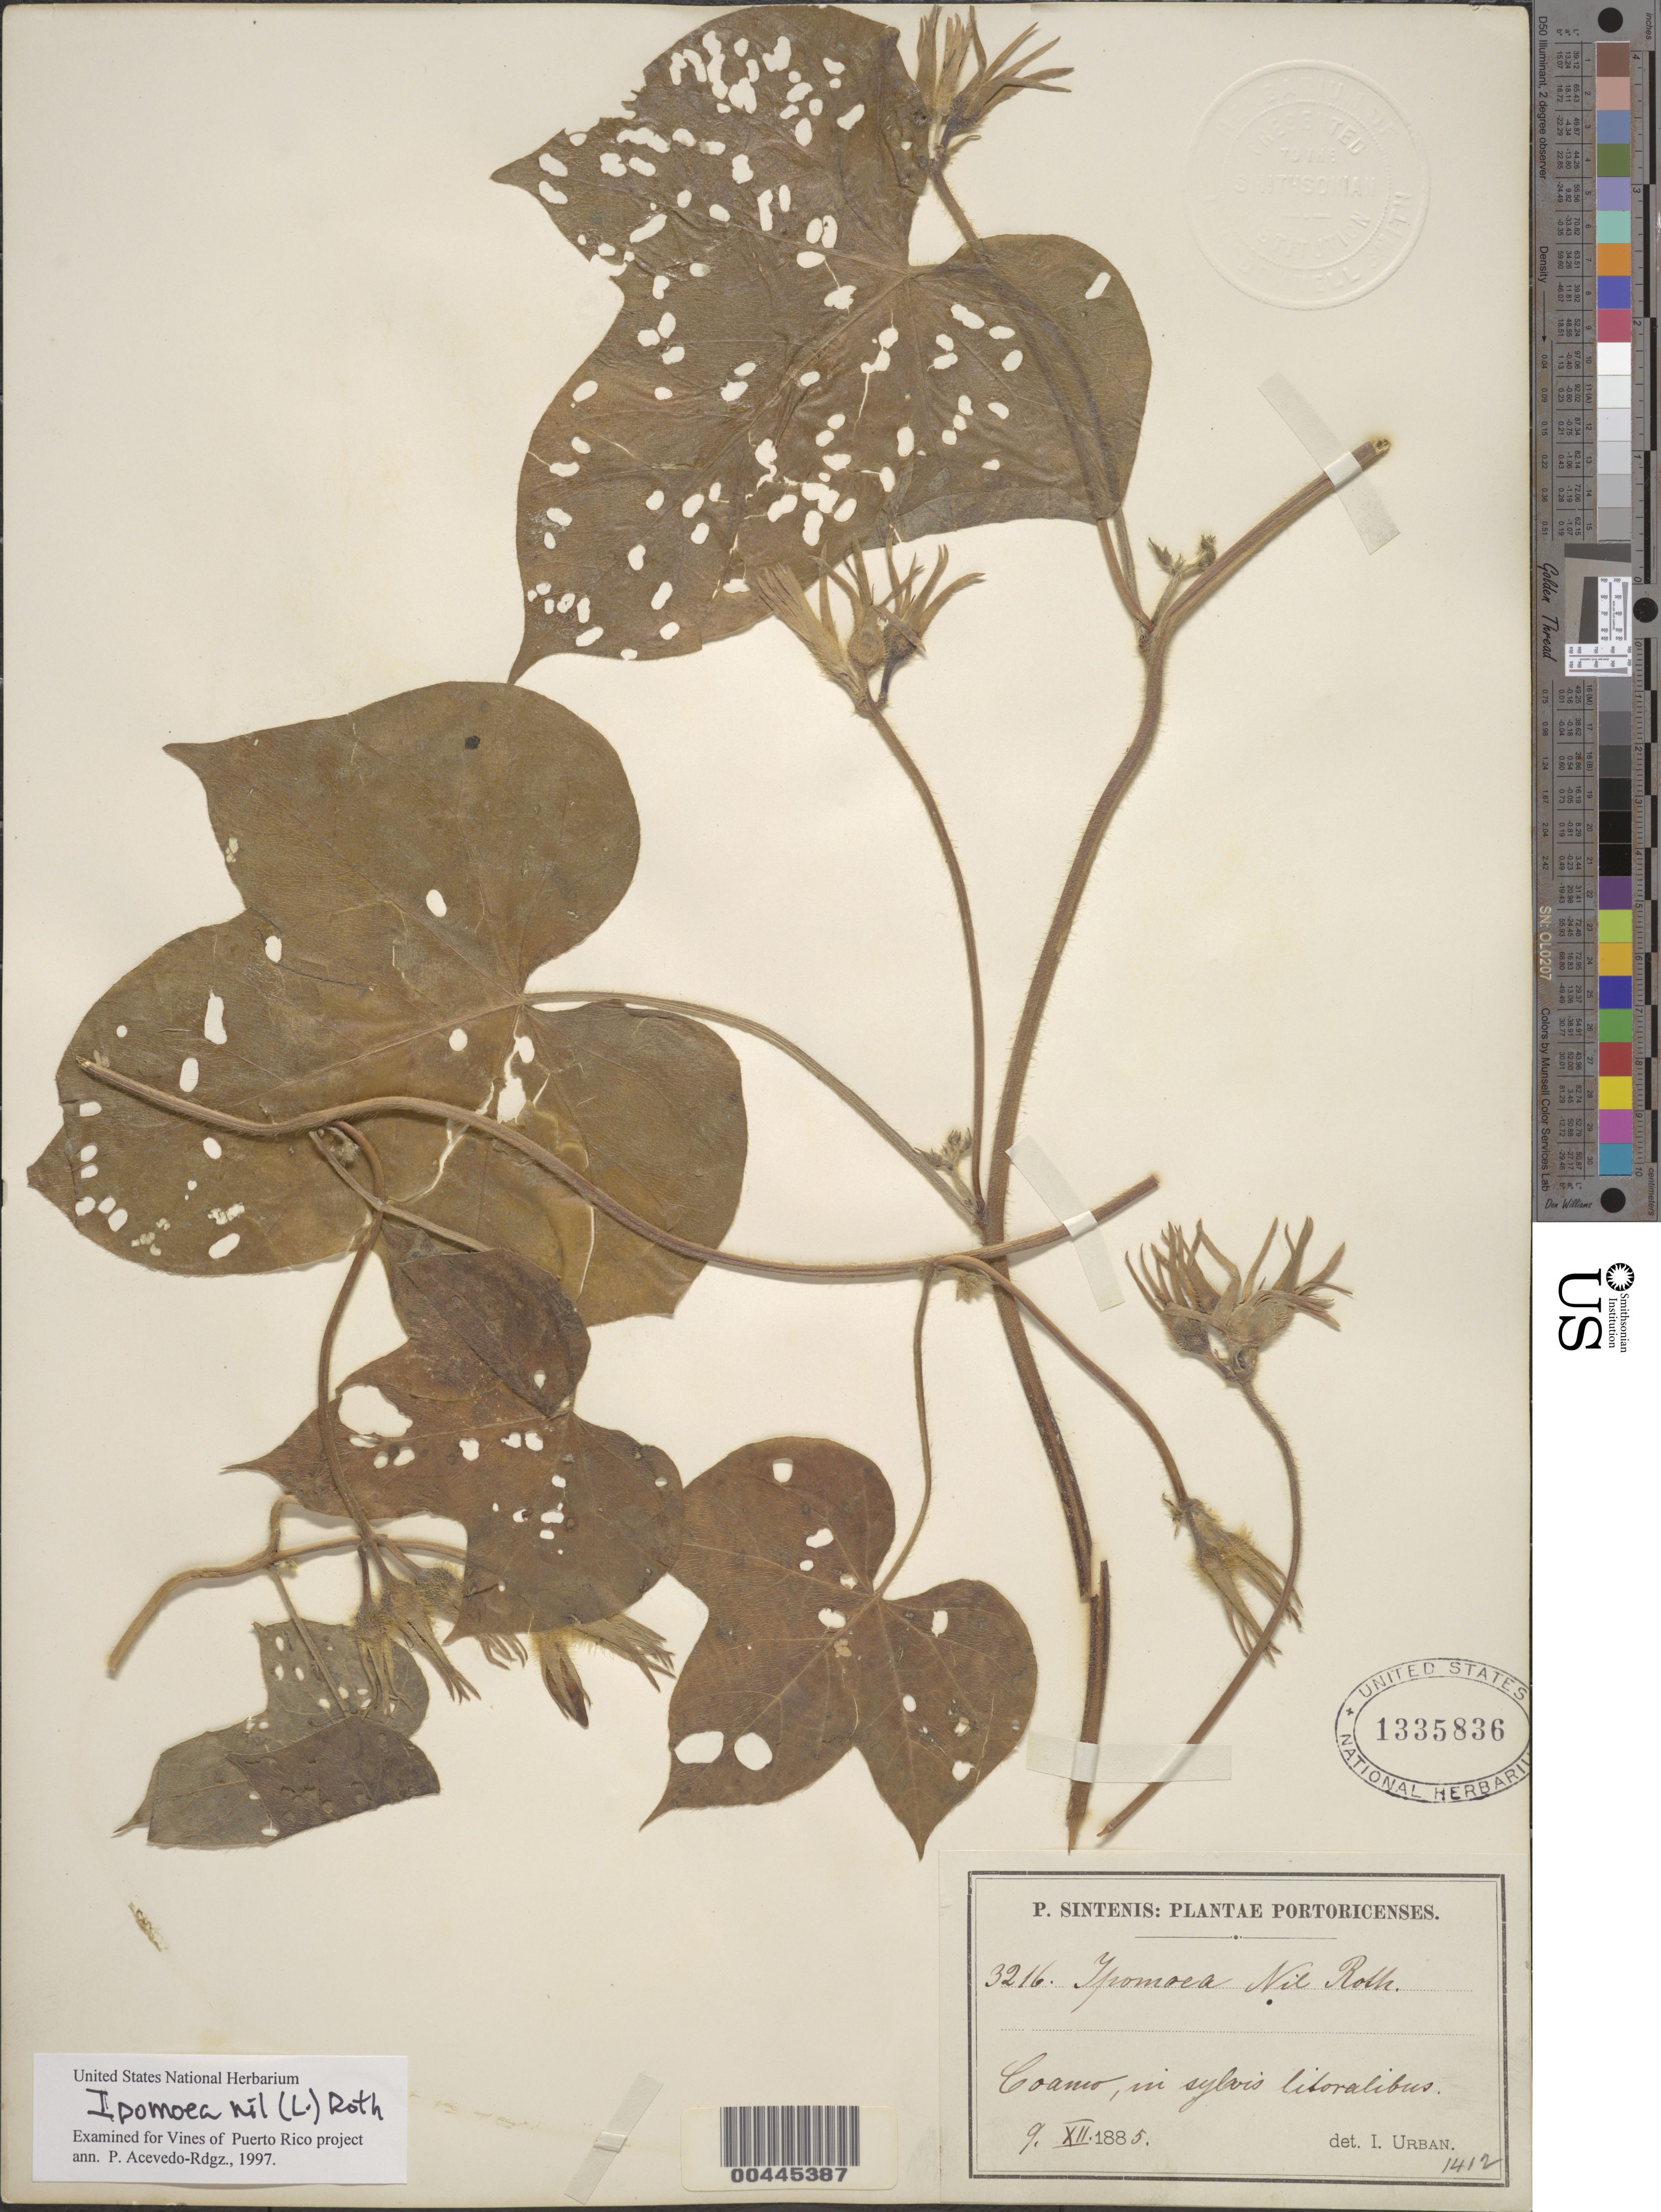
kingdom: Plantae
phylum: Tracheophyta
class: Magnoliopsida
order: Solanales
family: Convolvulaceae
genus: Ipomoea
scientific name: Ipomoea nil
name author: (L.) Roth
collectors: P. Sintenis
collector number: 3216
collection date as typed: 09 Dec 1885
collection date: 1885-12-09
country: Puerto Rico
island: Greater Antilles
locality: Coamo. In sylvis litoralibus.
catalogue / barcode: US 1335836